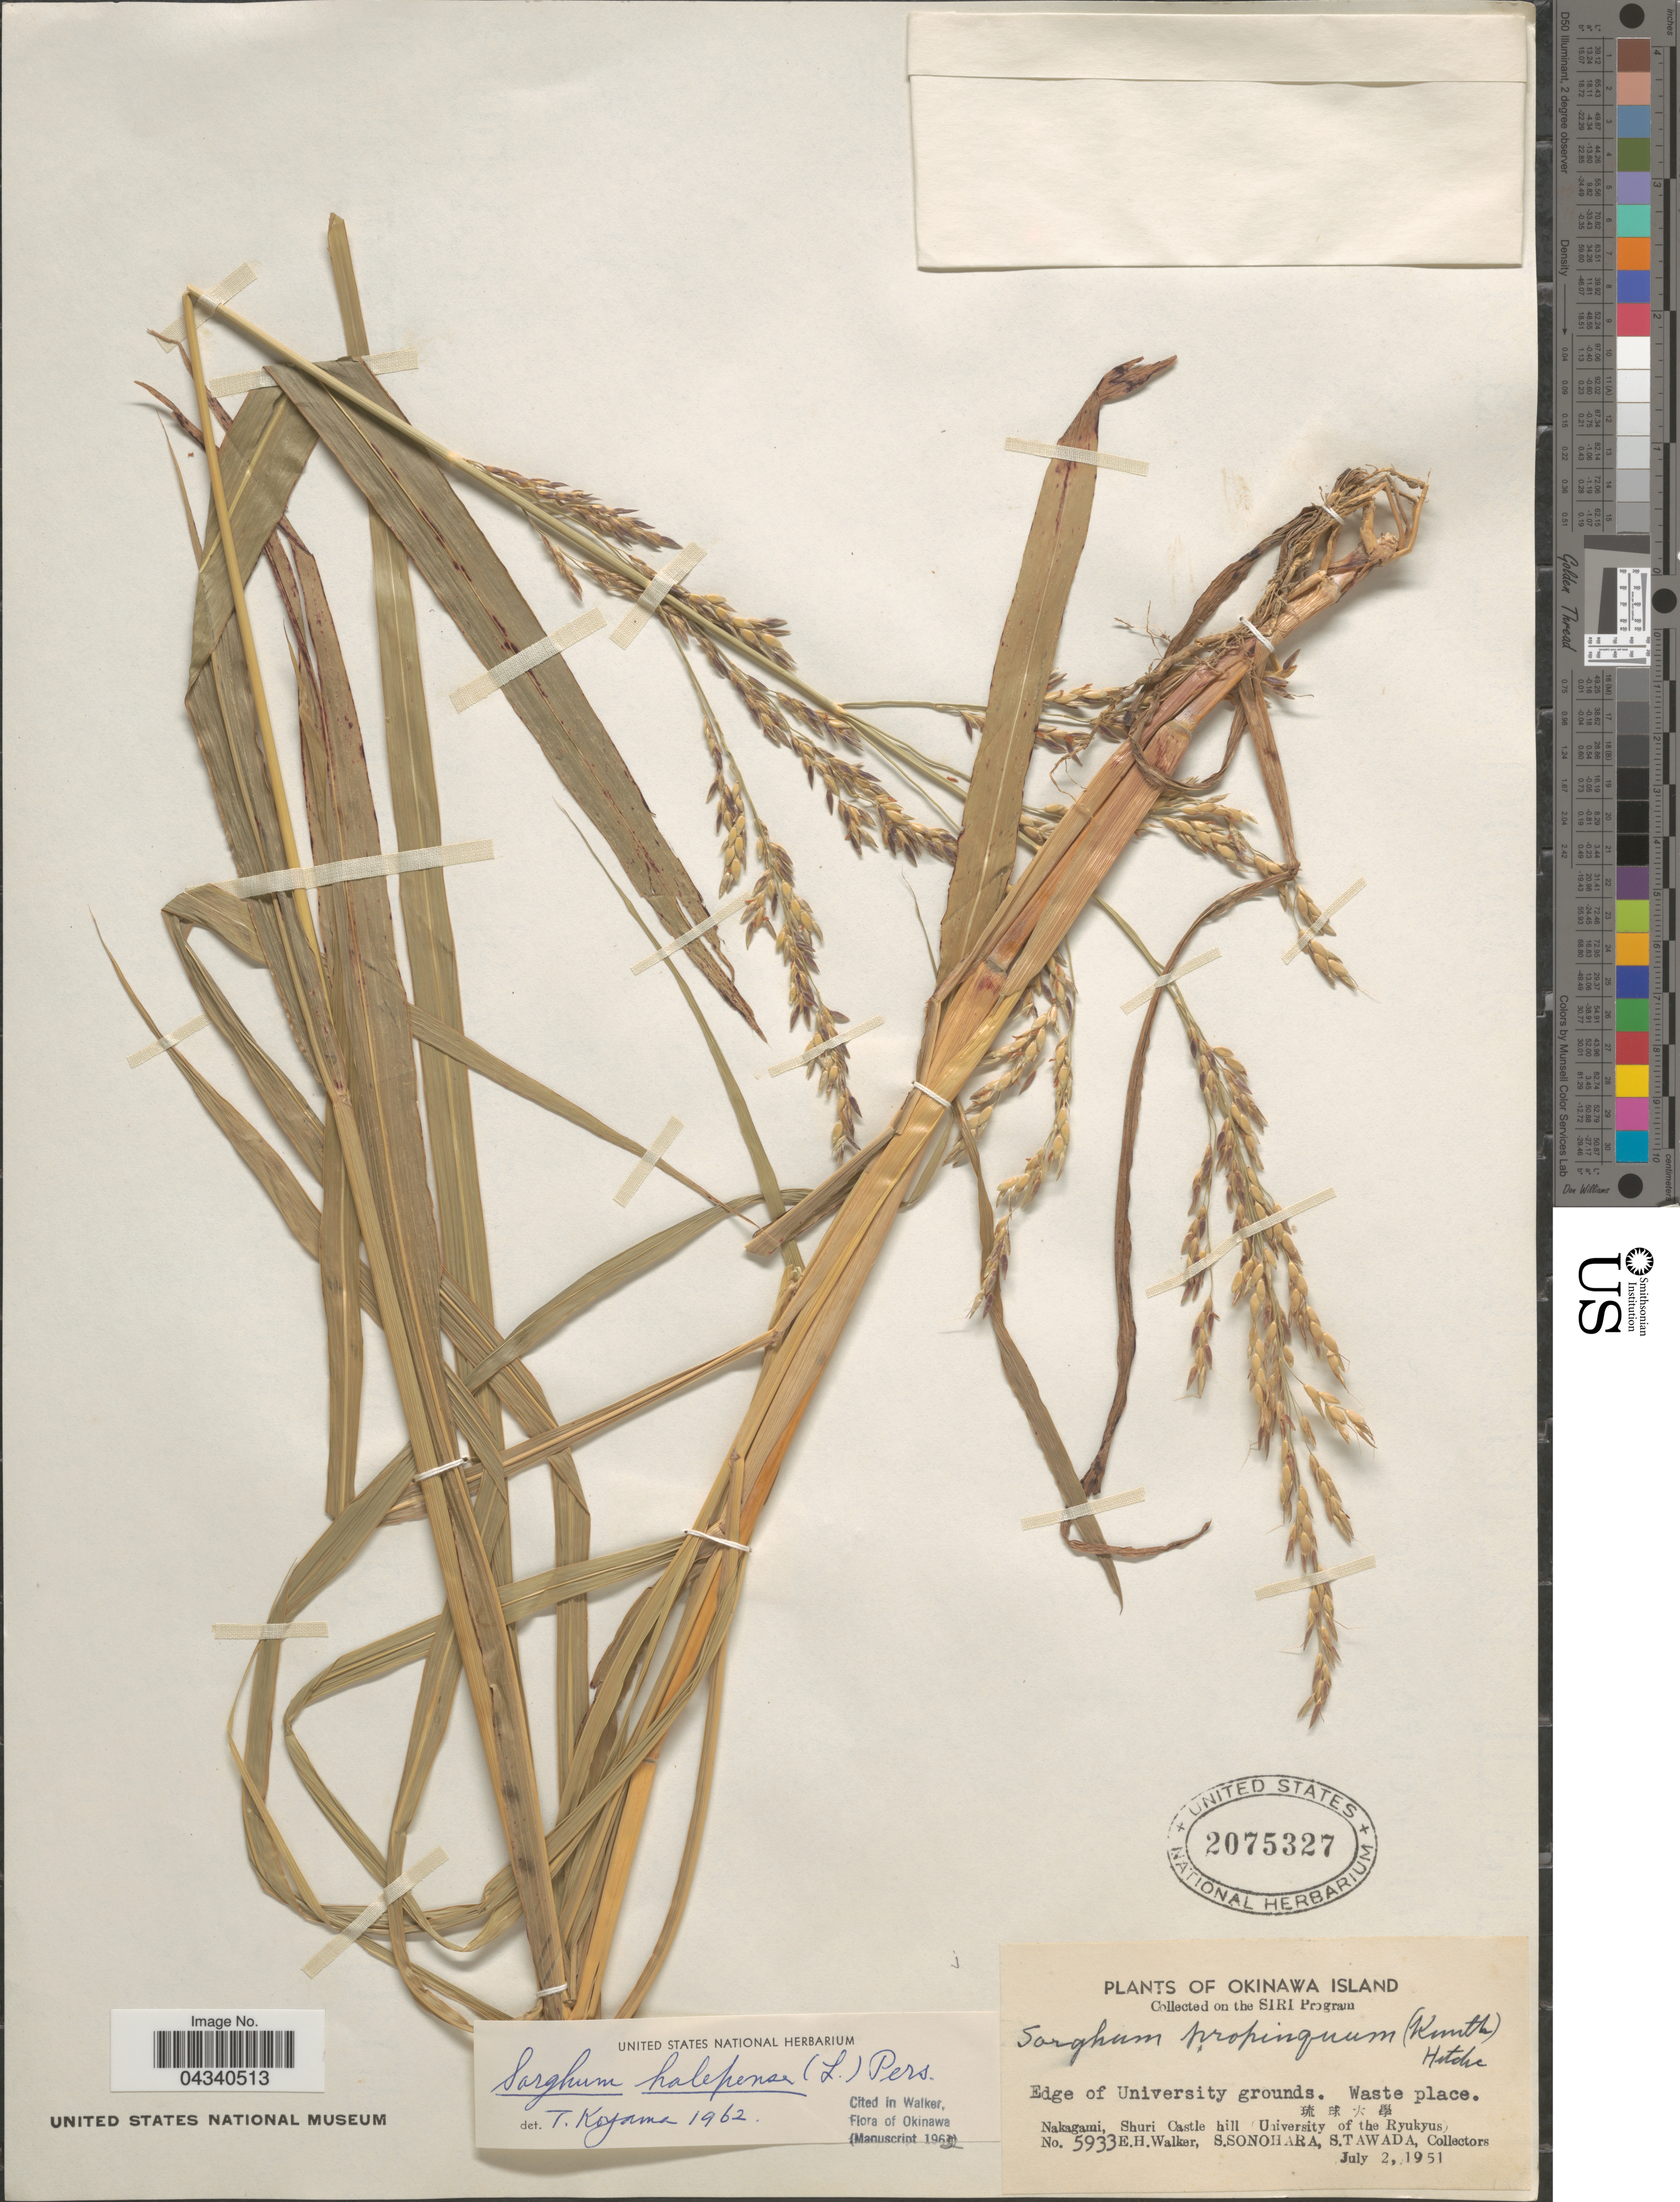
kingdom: Plantae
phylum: Tracheophyta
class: Liliopsida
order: Poales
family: Poaceae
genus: Sorghum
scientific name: Sorghum halepense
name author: (L.) Pers.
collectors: E. H. Walker, S. Sonohara & S. Tawada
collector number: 5933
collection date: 1951-07-02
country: Japan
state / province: Okinawa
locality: Okinawa Island. Edge of University grounds. X. Nakagami, Shuri Castle hill (University of the Ryukyus).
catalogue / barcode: US 2075327